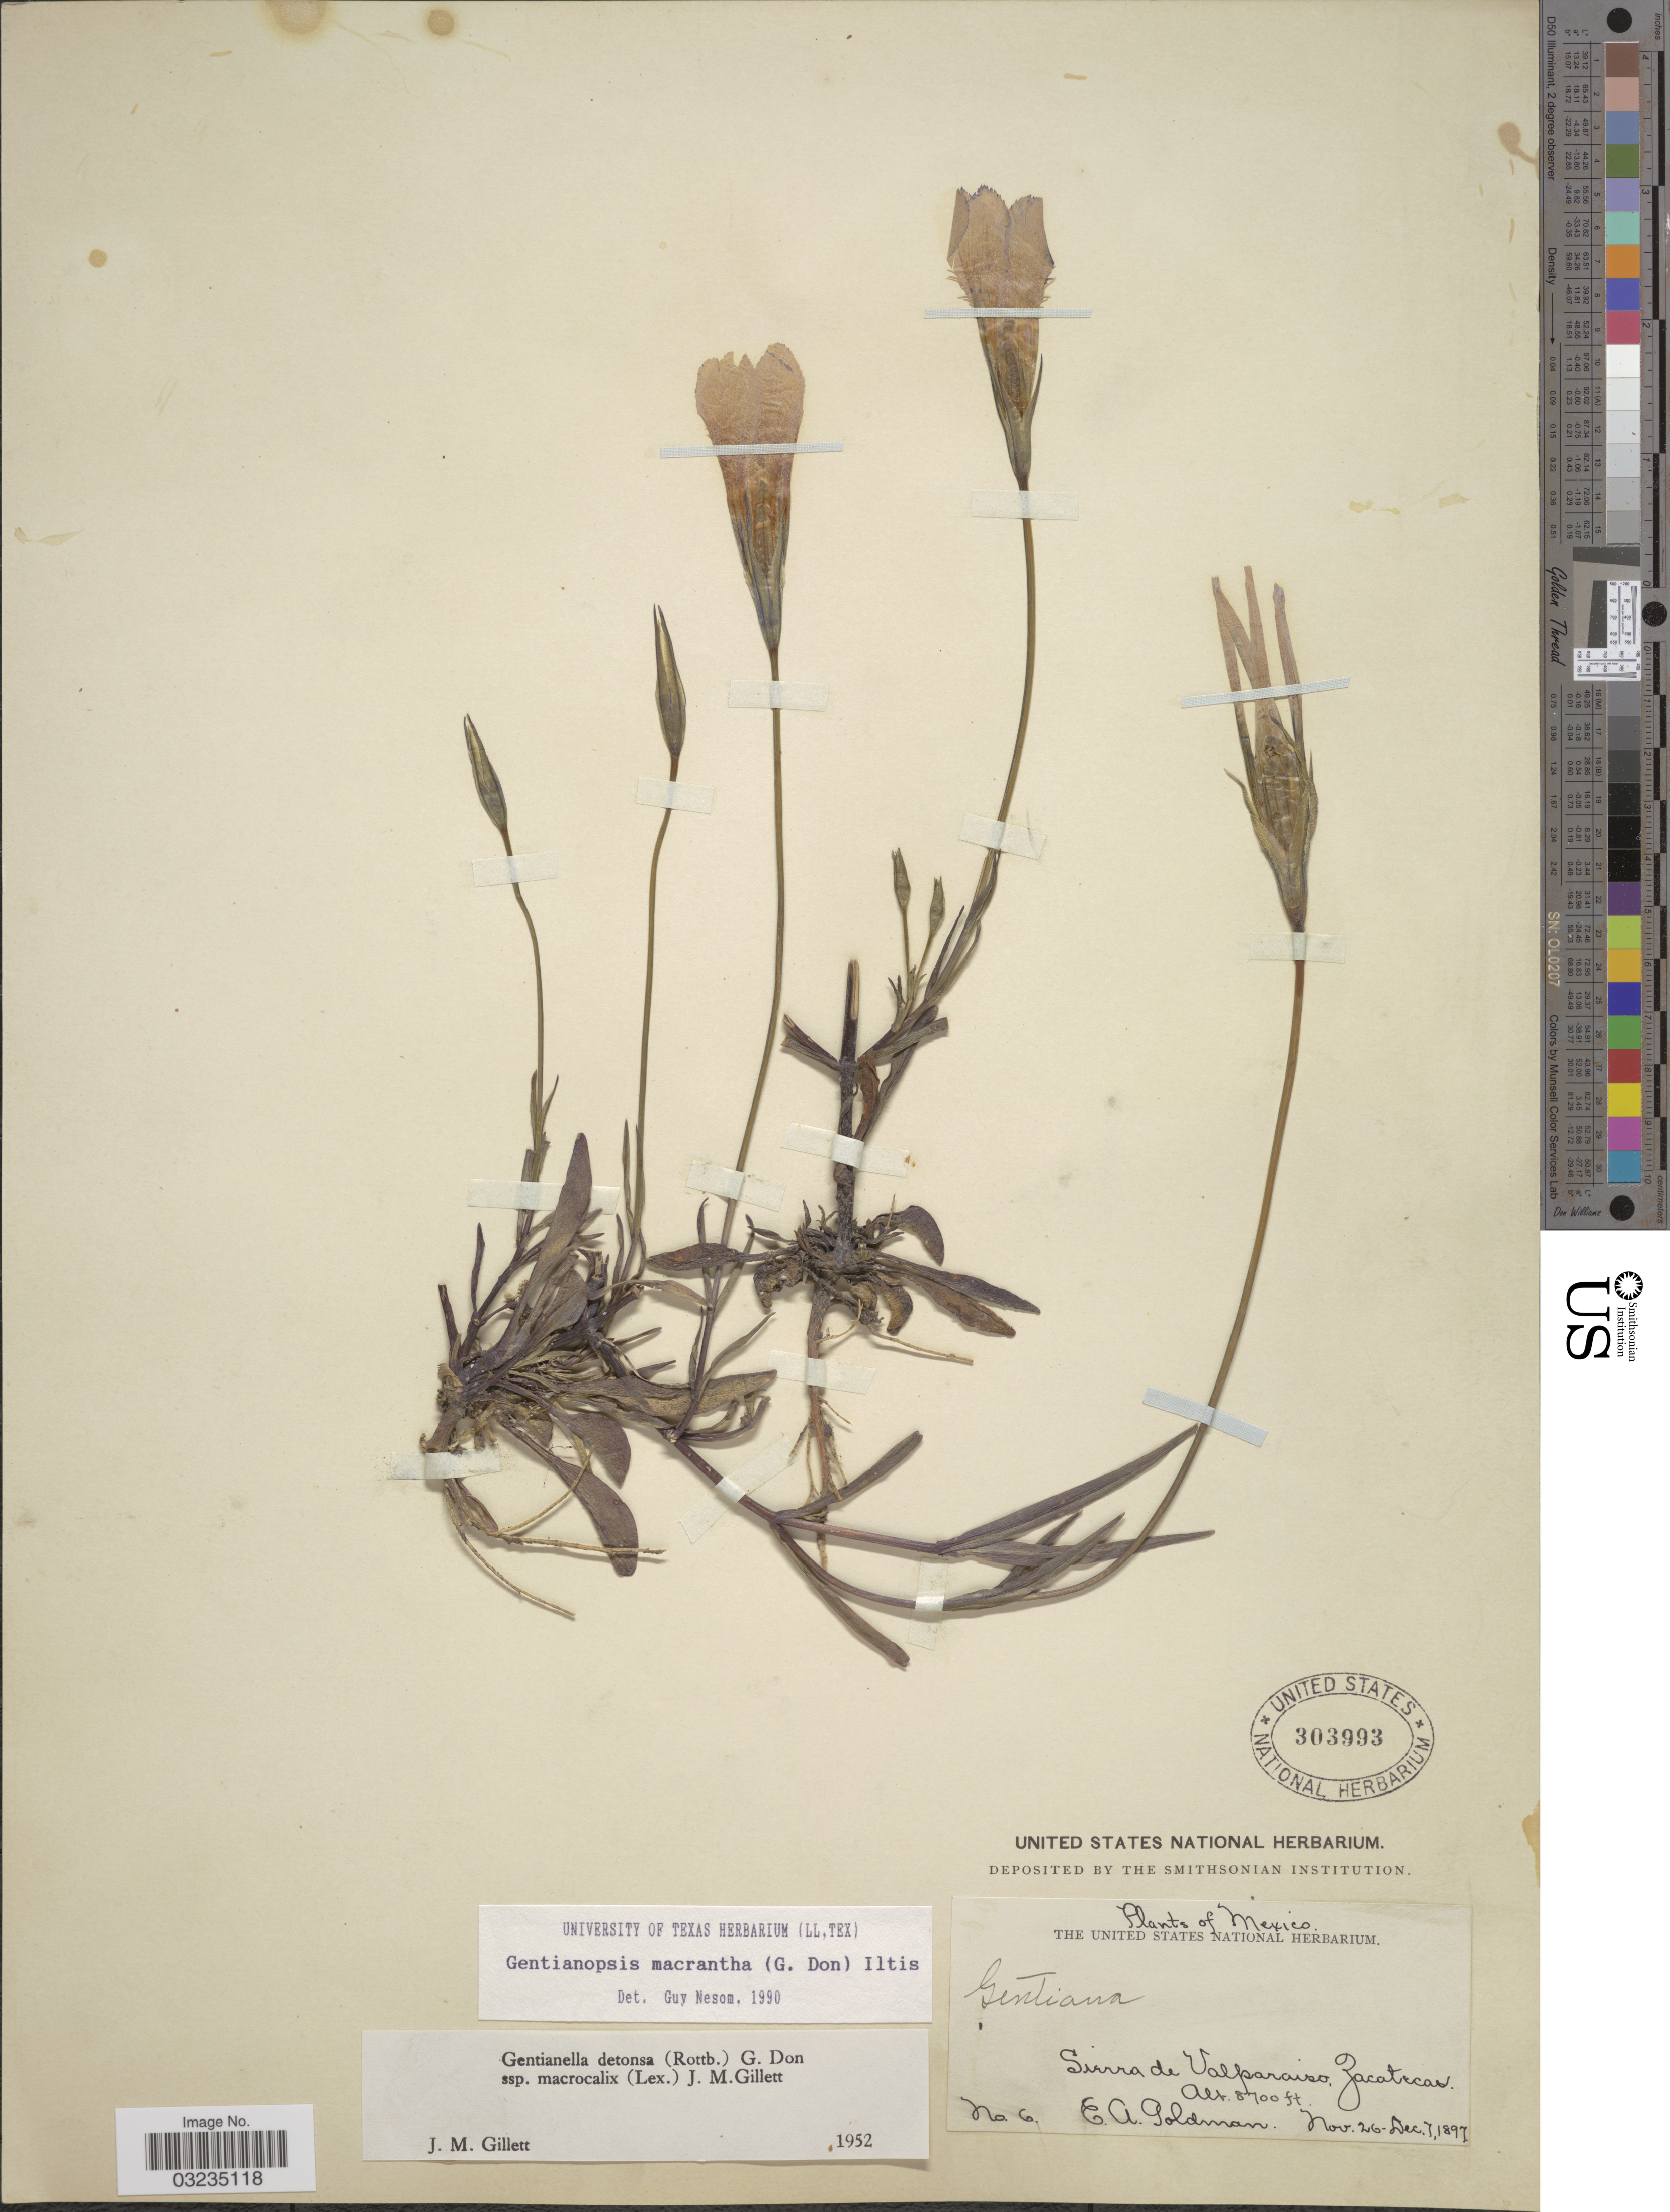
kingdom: Plantae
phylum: Tracheophyta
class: Magnoliopsida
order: Gentianales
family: Gentianaceae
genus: Gentiana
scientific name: Gentiana macrantha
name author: (D. Don) Griseb.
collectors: E. A. Goldman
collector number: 6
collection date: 1897-11-26/1897-12-07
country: Mexico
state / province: Zacatecas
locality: Sierra de Valparaiso.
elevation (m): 2652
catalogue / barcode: US 303993